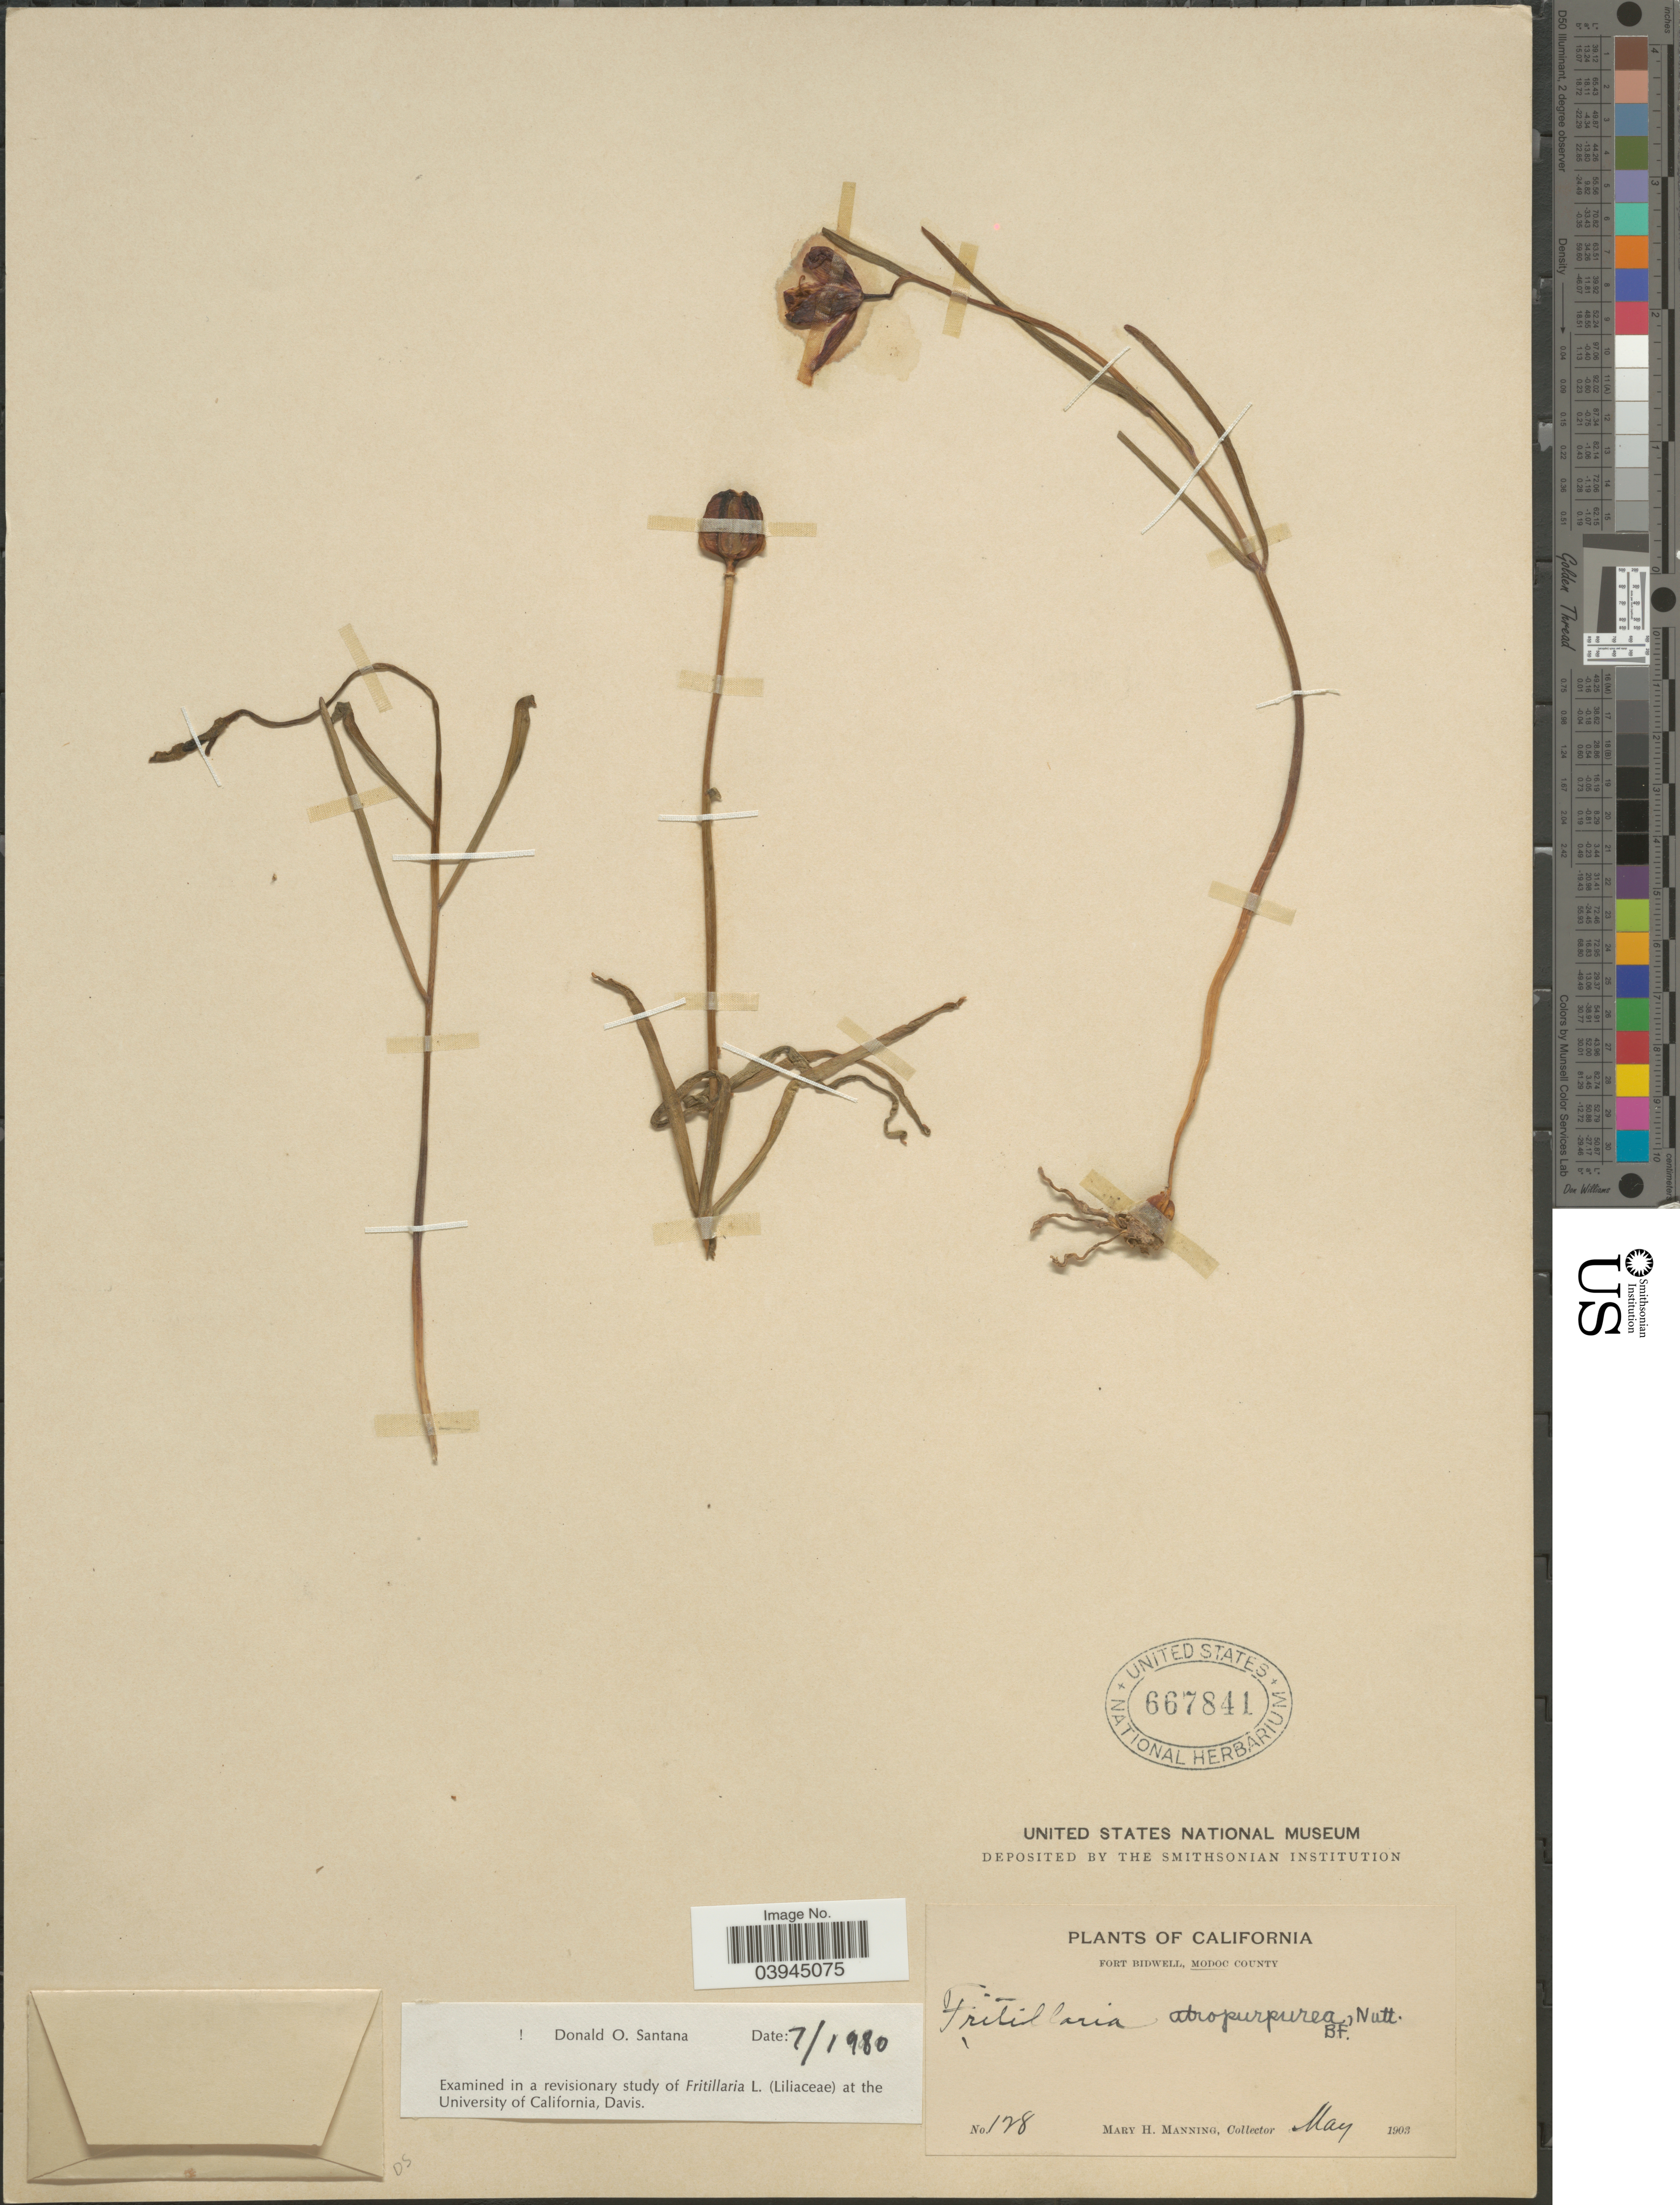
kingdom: Plantae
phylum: Tracheophyta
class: Liliopsida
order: Liliales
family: Liliaceae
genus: Fritillaria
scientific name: Fritillaria atropurpurea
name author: Nutt.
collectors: M. Manning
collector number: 128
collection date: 1903-05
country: United States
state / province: California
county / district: Modoc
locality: Fort Bidwell, Modoc County.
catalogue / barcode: US 667841